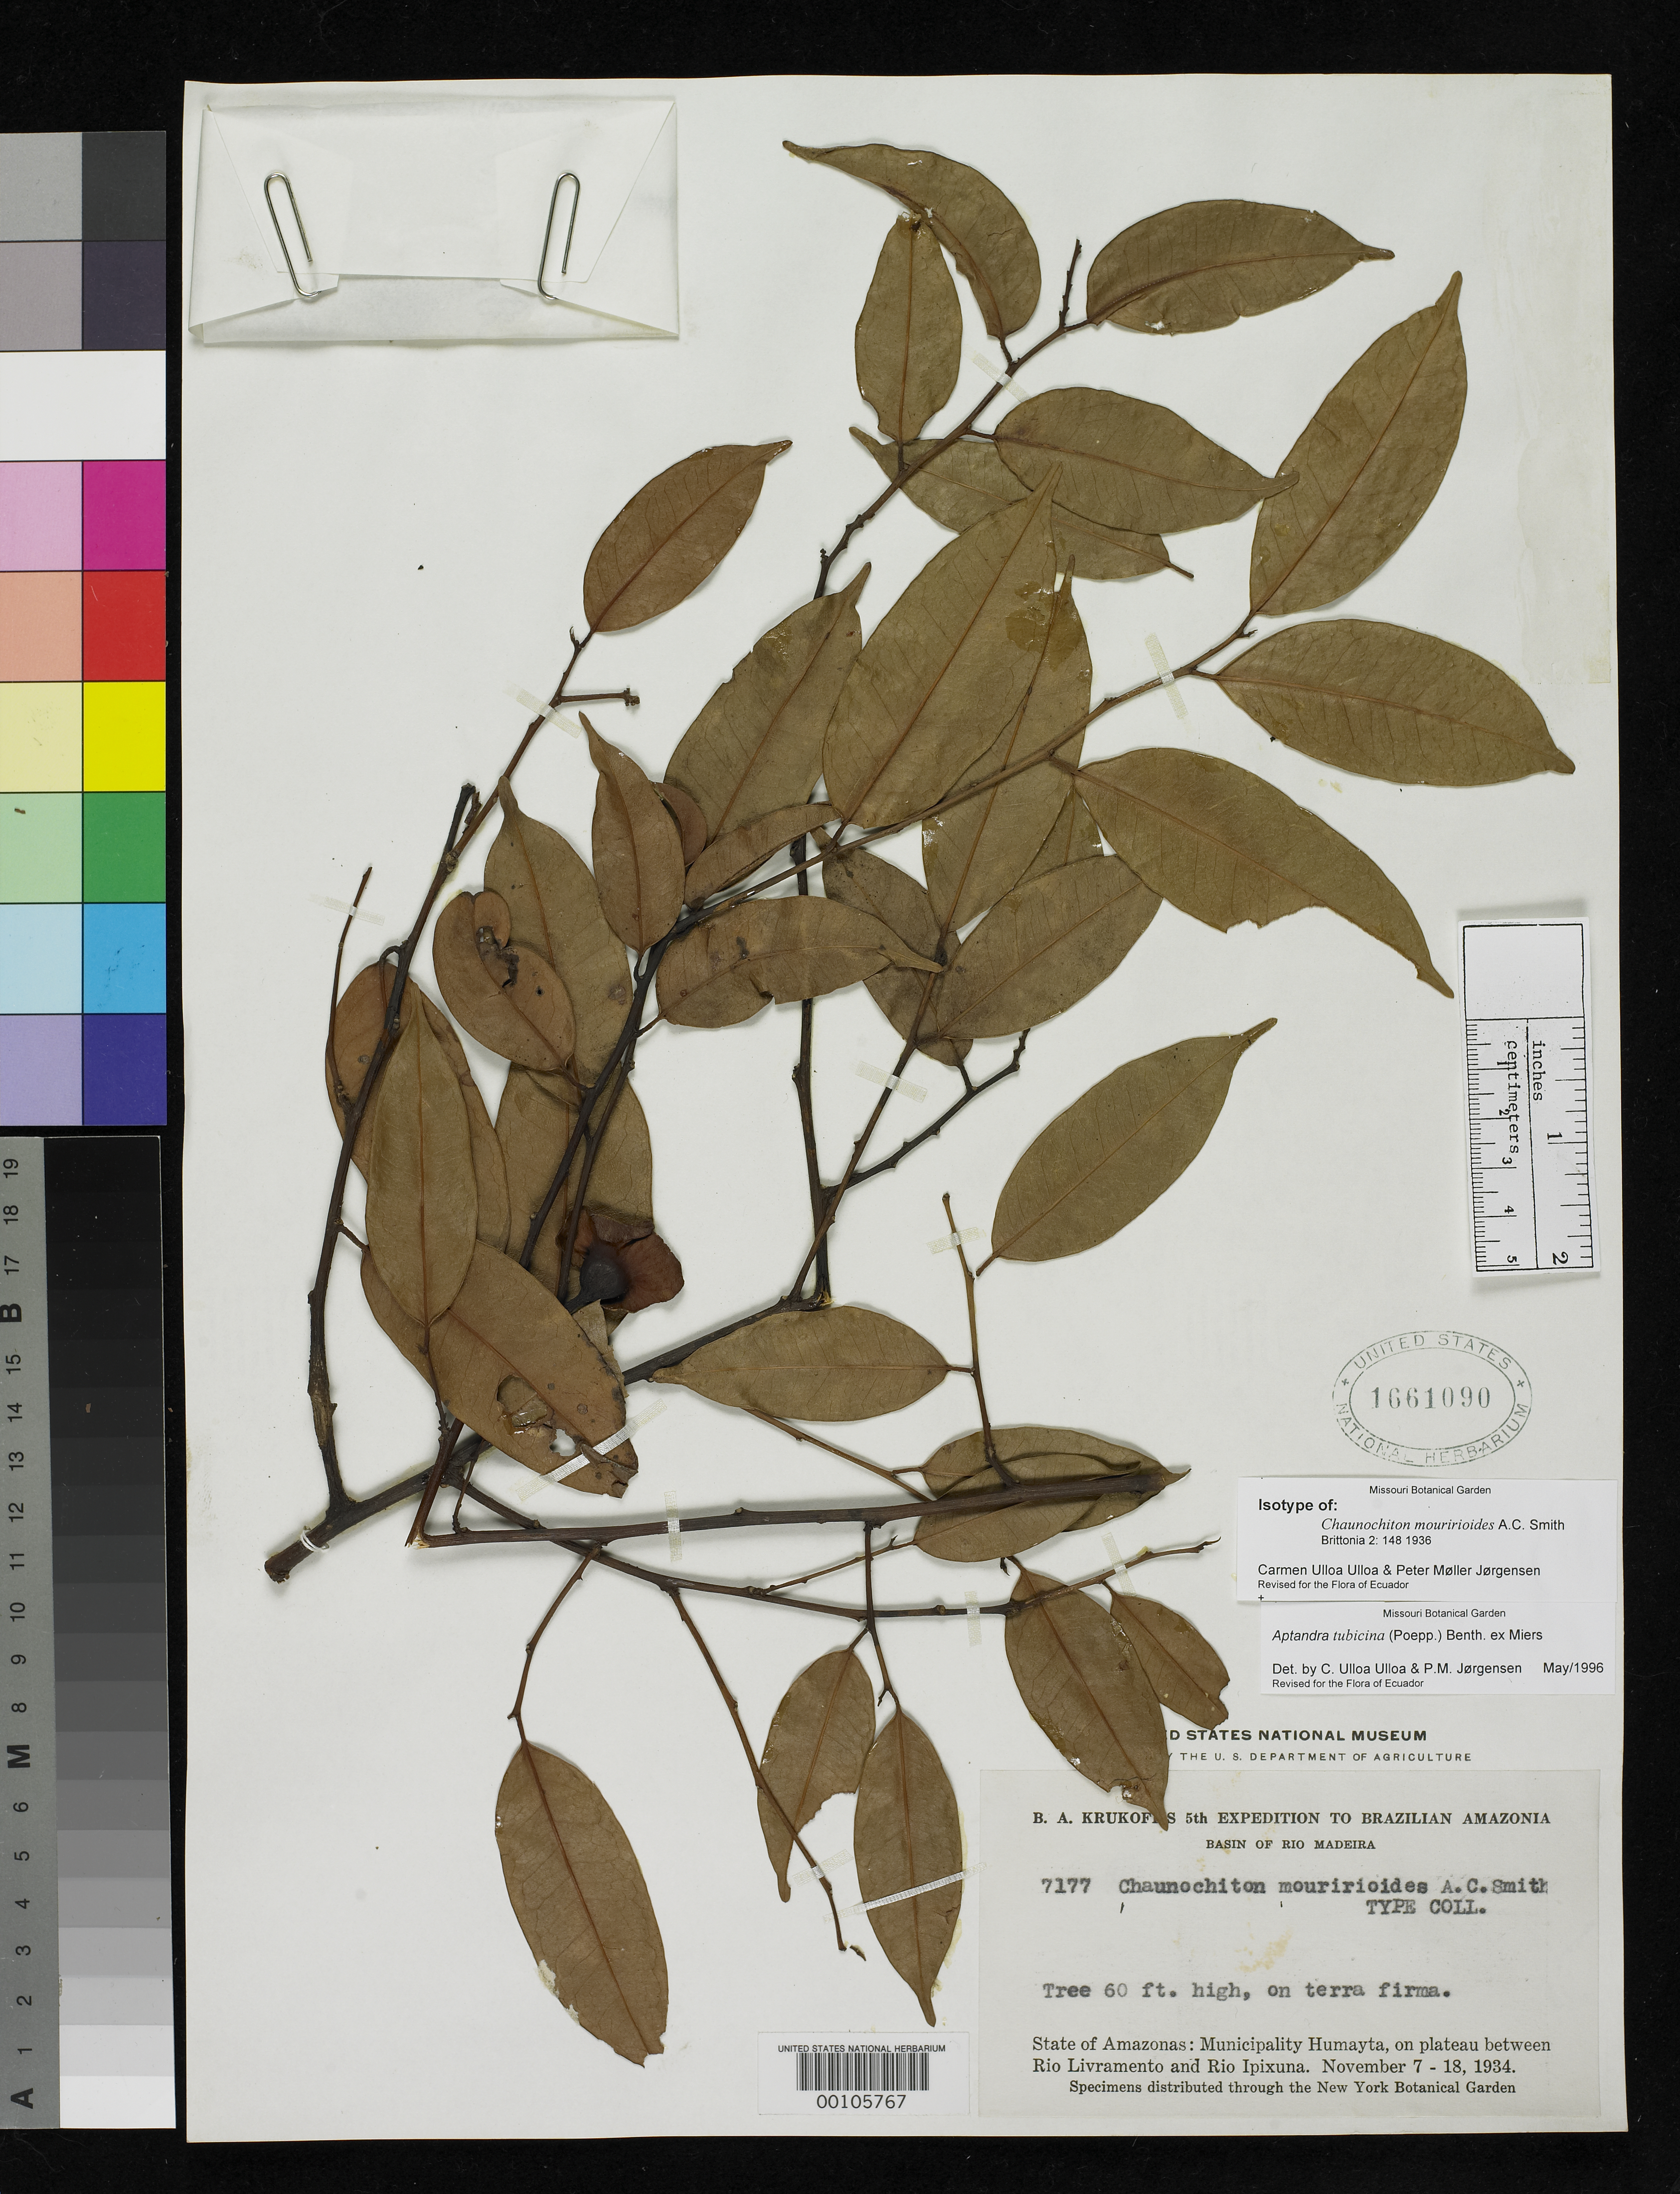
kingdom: Plantae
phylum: Tracheophyta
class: Magnoliopsida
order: Santalales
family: Aptandraceae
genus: Chaunochiton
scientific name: Chaunochiton mouririoides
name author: A.C. Sm.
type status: Isotype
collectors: B. A. Krukoff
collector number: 7177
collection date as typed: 07 Nov 1934 to 18 Nov 1934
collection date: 1934-11-07/1934-11-18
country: Brazil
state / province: Amazonas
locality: Humayta, between Rio Livramento and Rio Ipixuna.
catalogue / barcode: US 1661090